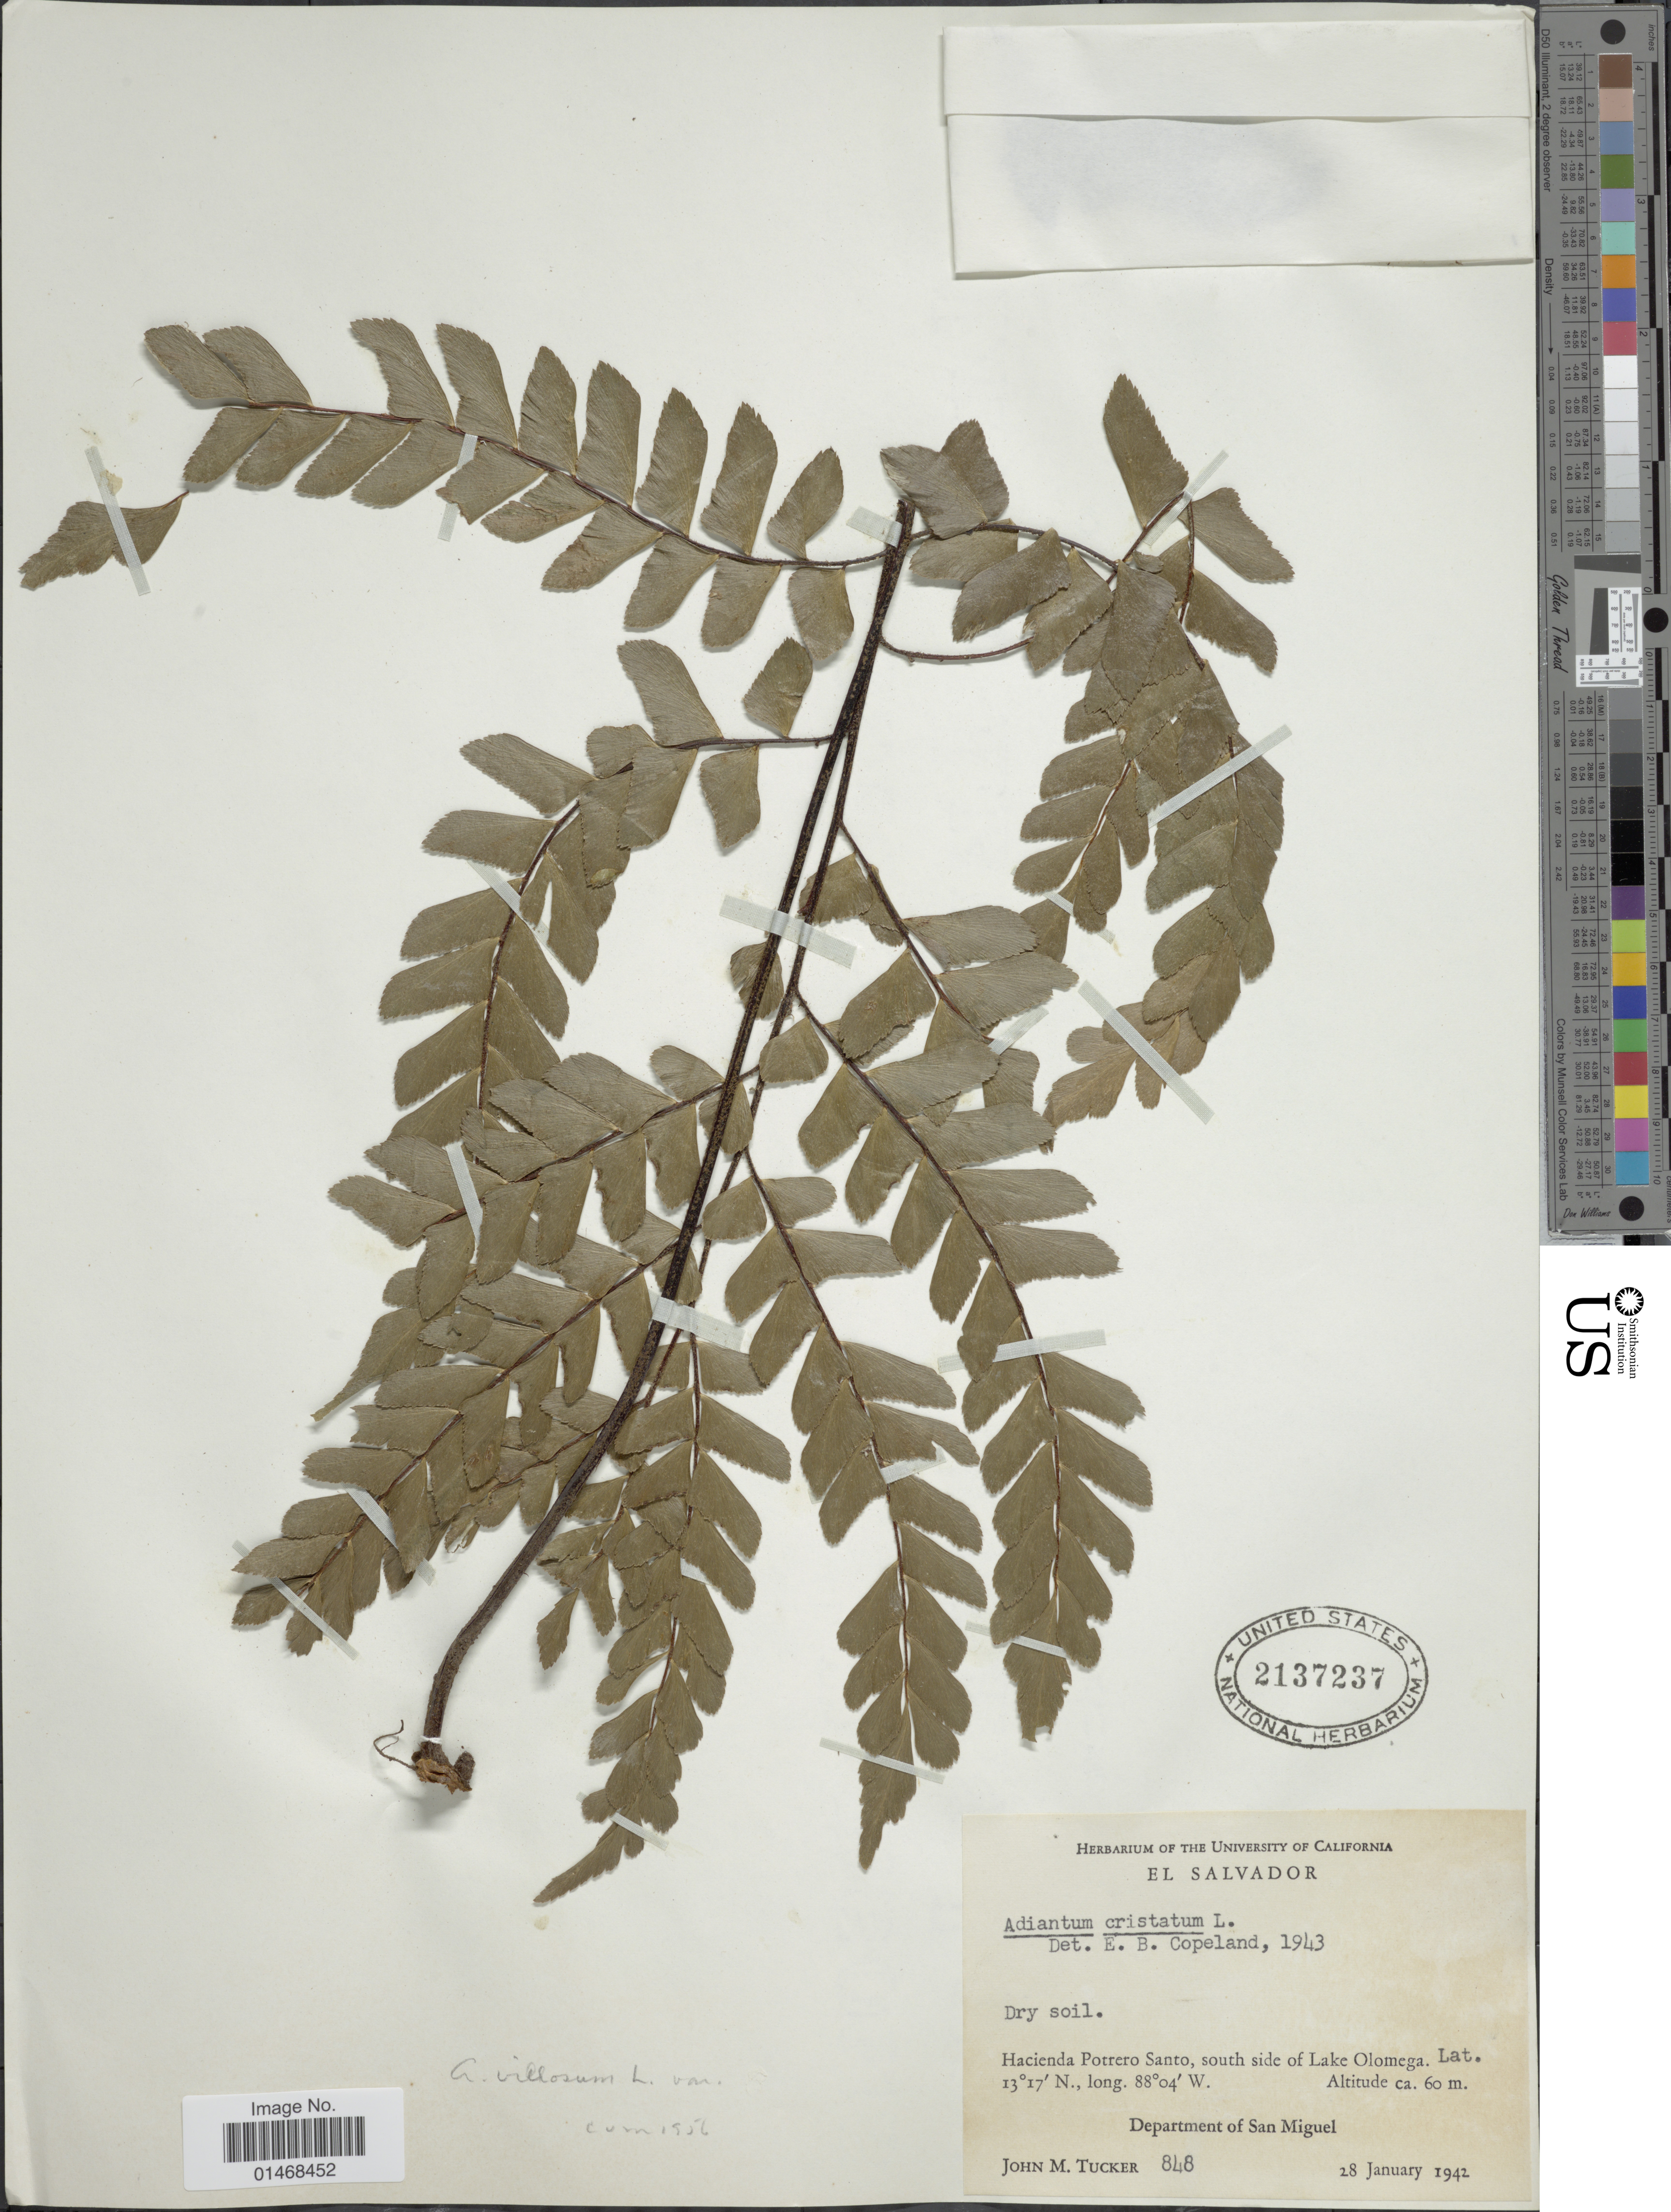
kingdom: Plantae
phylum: Tracheophyta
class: Polypodiopsida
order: Polypodiales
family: Pteridaceae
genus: Adiantum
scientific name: Adiantum villosum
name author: L.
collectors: J. M. Tucker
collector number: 848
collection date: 1942-01-28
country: El Salvador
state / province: San Miguel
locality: Hacienda Potrero Santo, south side of Lake Olomega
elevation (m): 60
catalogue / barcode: US 2137237